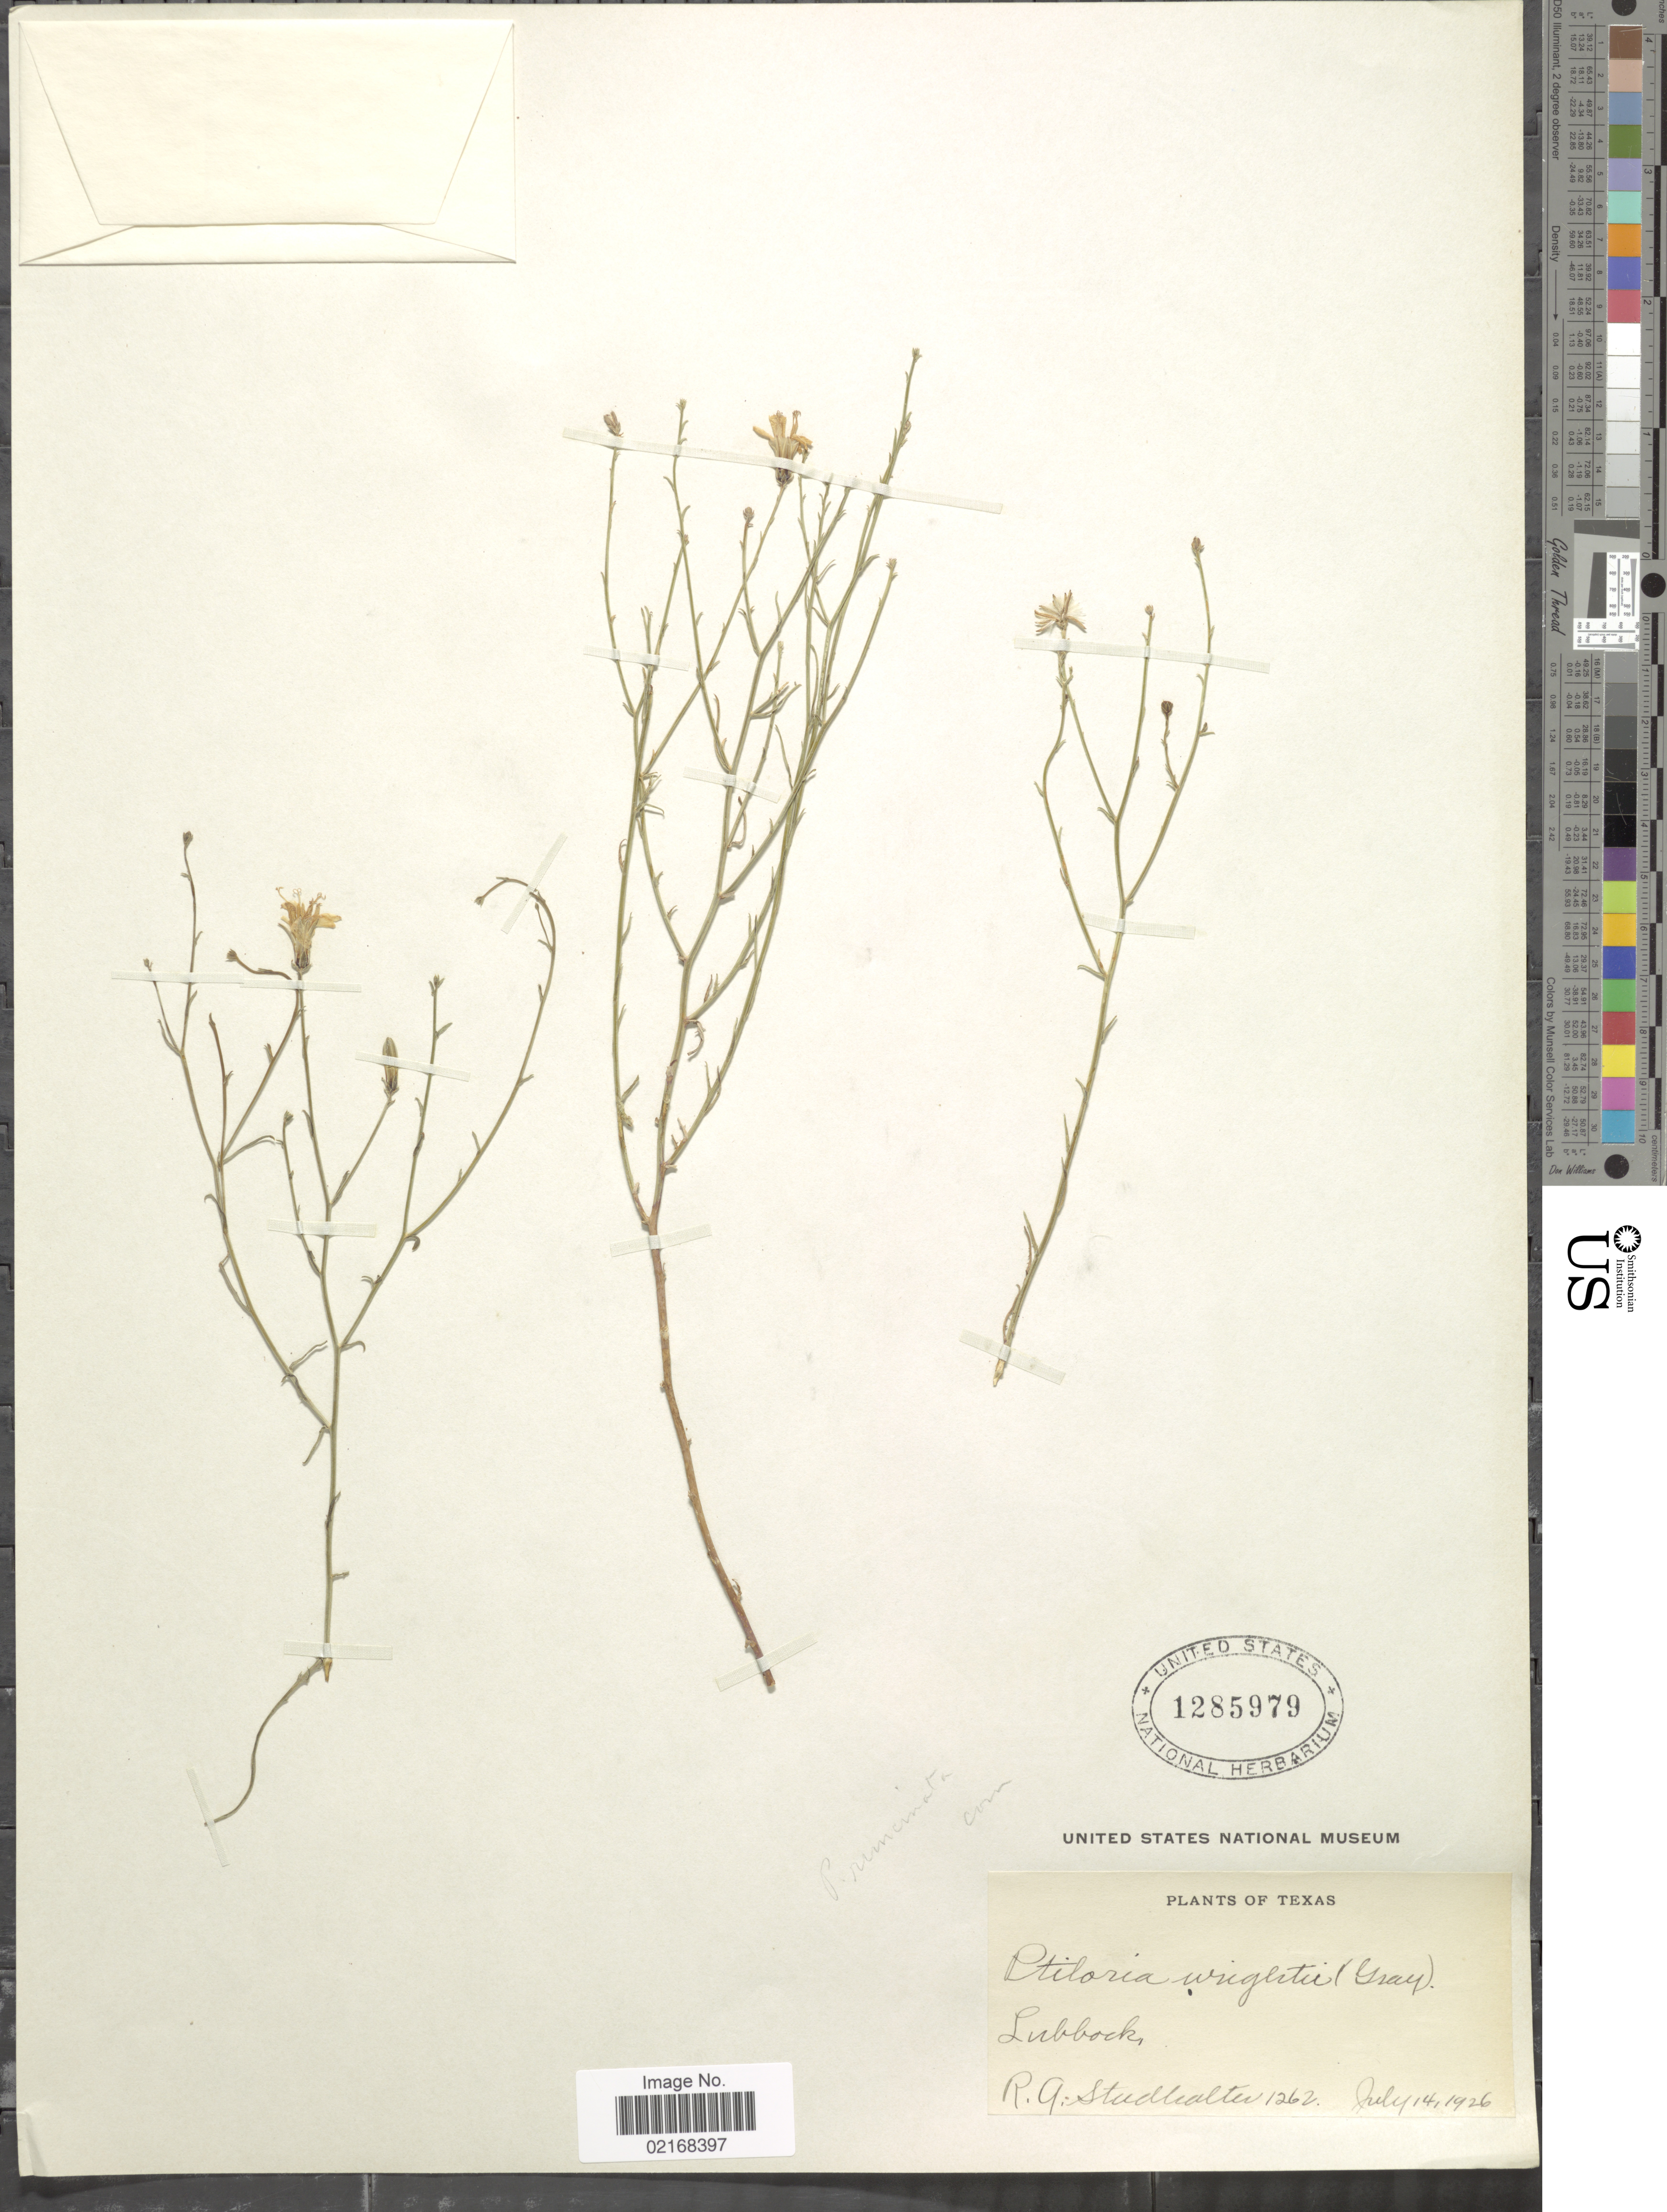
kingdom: Plantae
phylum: Tracheophyta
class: Magnoliopsida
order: Asterales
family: Asteraceae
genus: Stephanomeria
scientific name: Stephanomeria runcinata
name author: Nutt.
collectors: R. Studhalter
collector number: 1262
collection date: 1926-07-14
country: United States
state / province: Texas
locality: Lubbock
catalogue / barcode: US 1285979